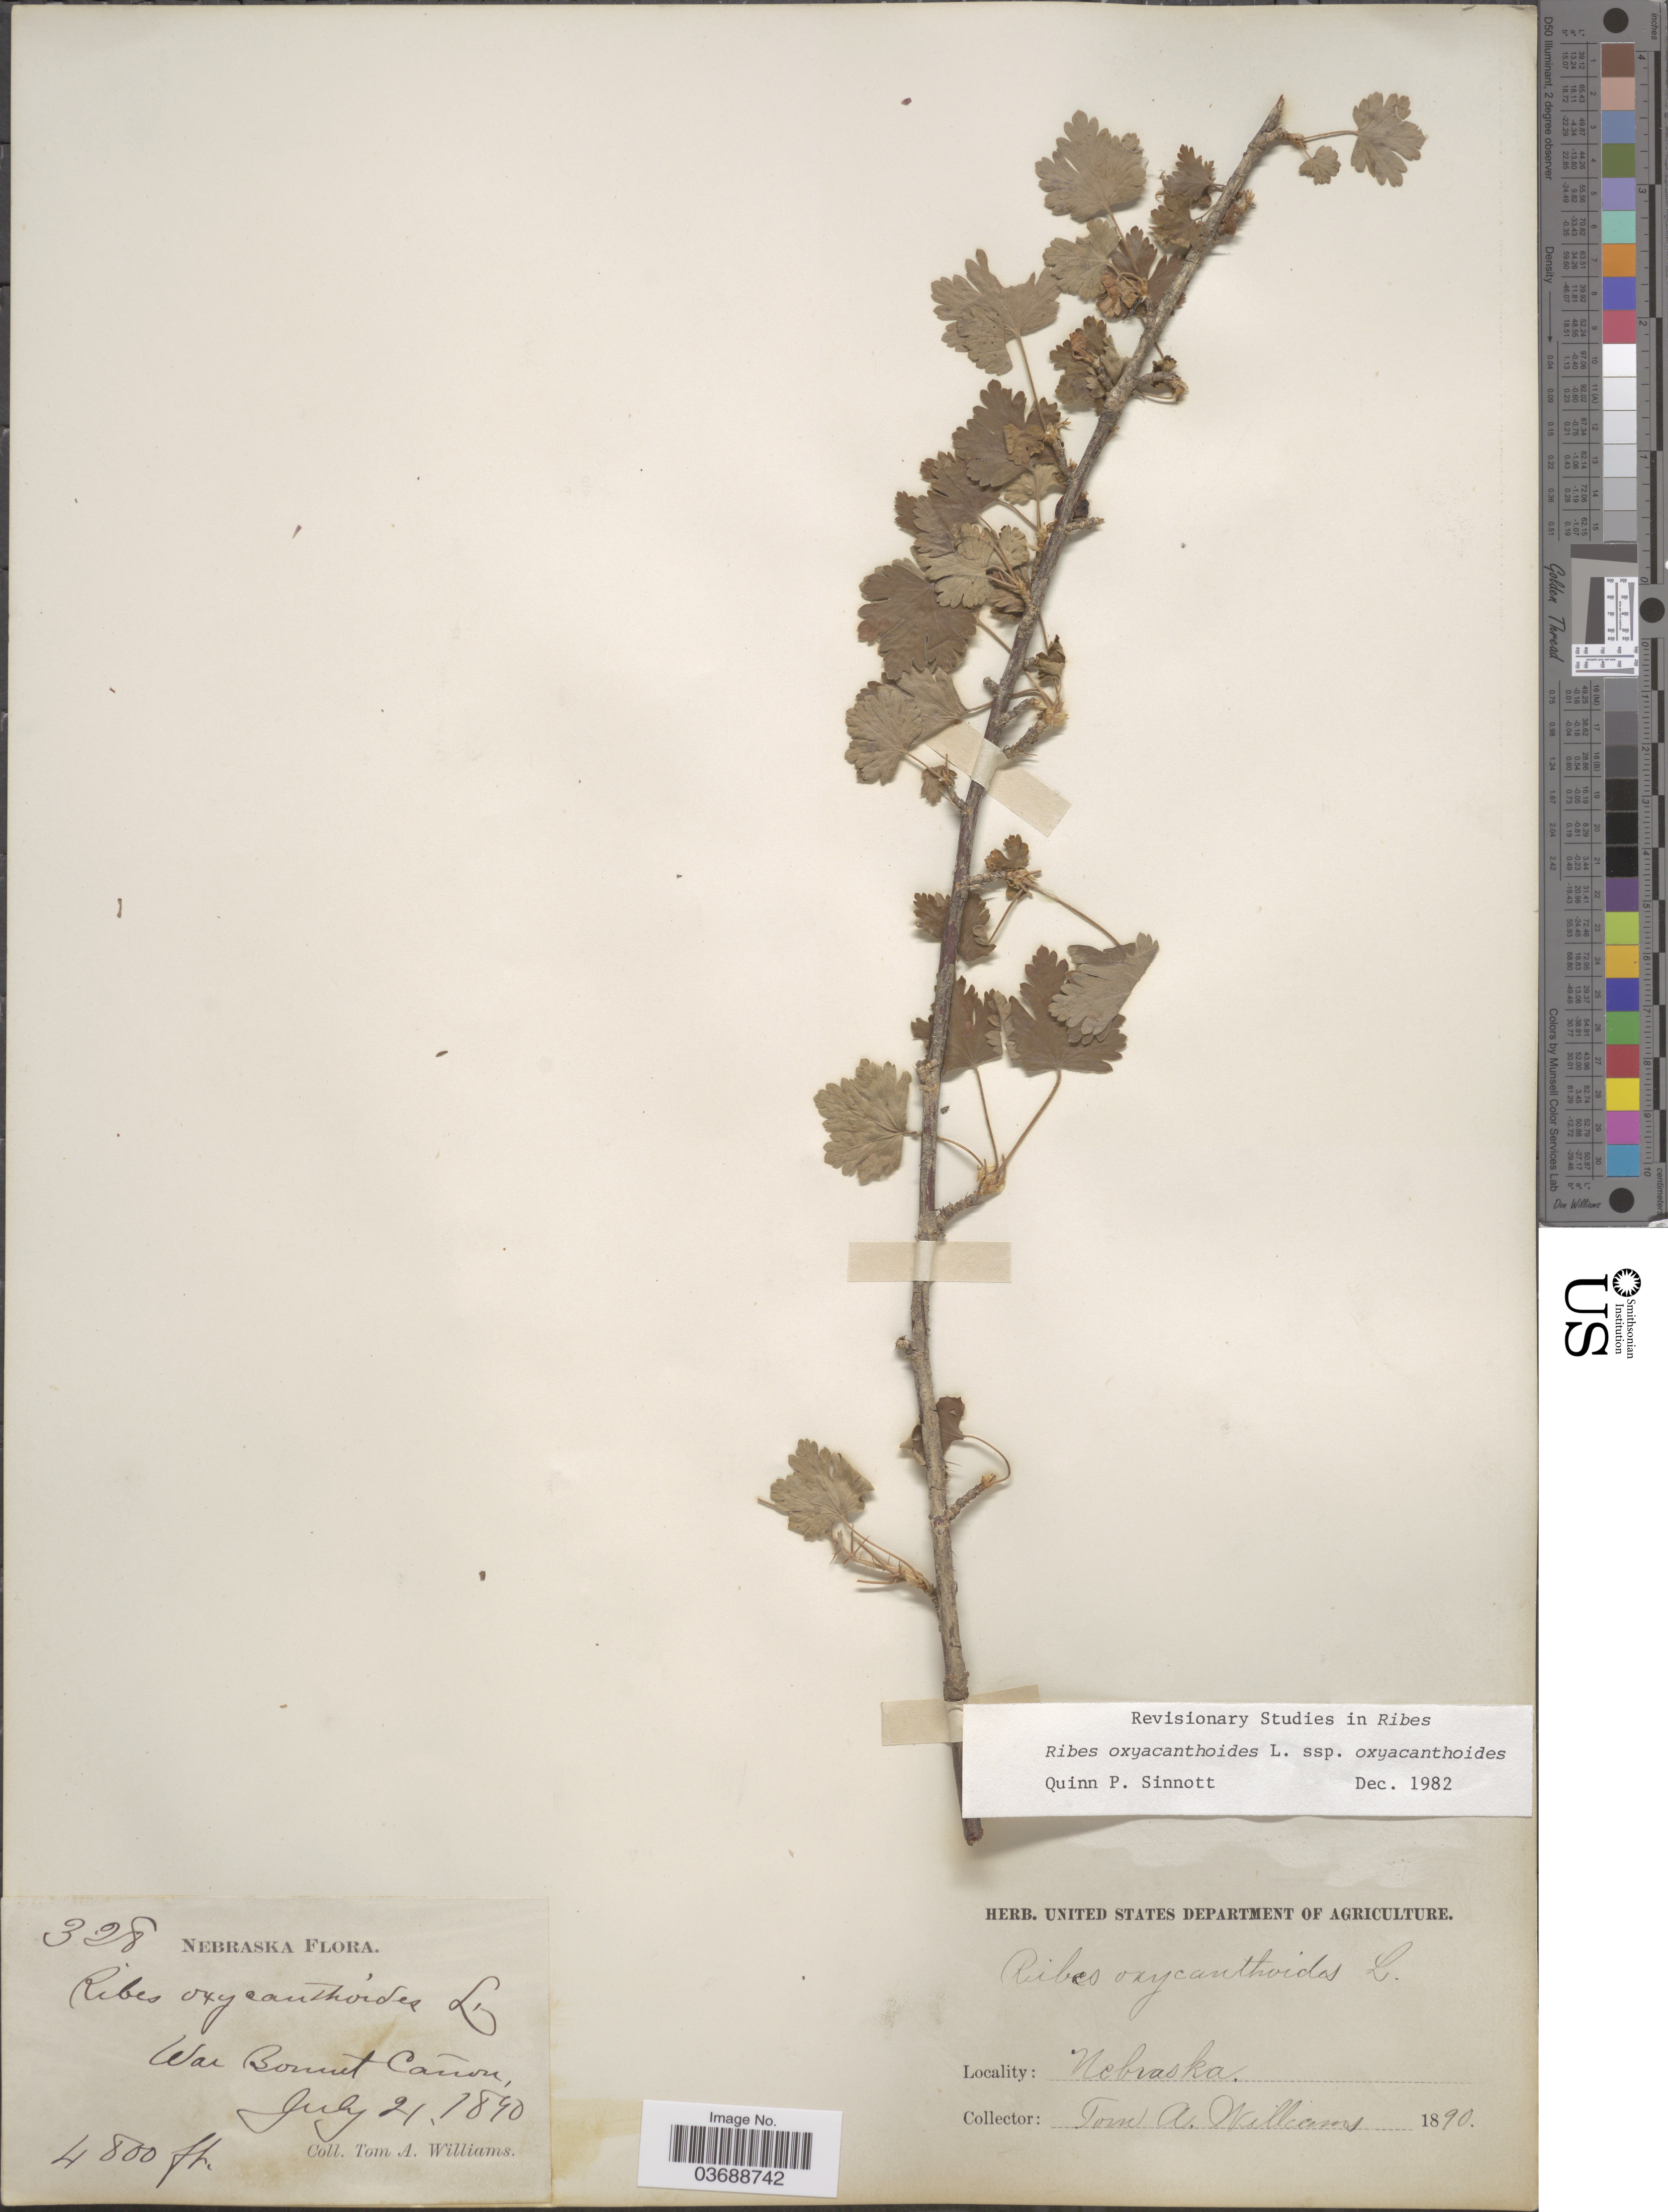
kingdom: Plantae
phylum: Tracheophyta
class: Magnoliopsida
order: Saxifragales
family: Grossulariaceae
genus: Ribes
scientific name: Ribes oxyacanthoides var. oxyacanthoides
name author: L.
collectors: T. Williams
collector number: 328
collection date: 1890-07-21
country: United States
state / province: Nebraska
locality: War Bonnet Cañon.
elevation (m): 1463